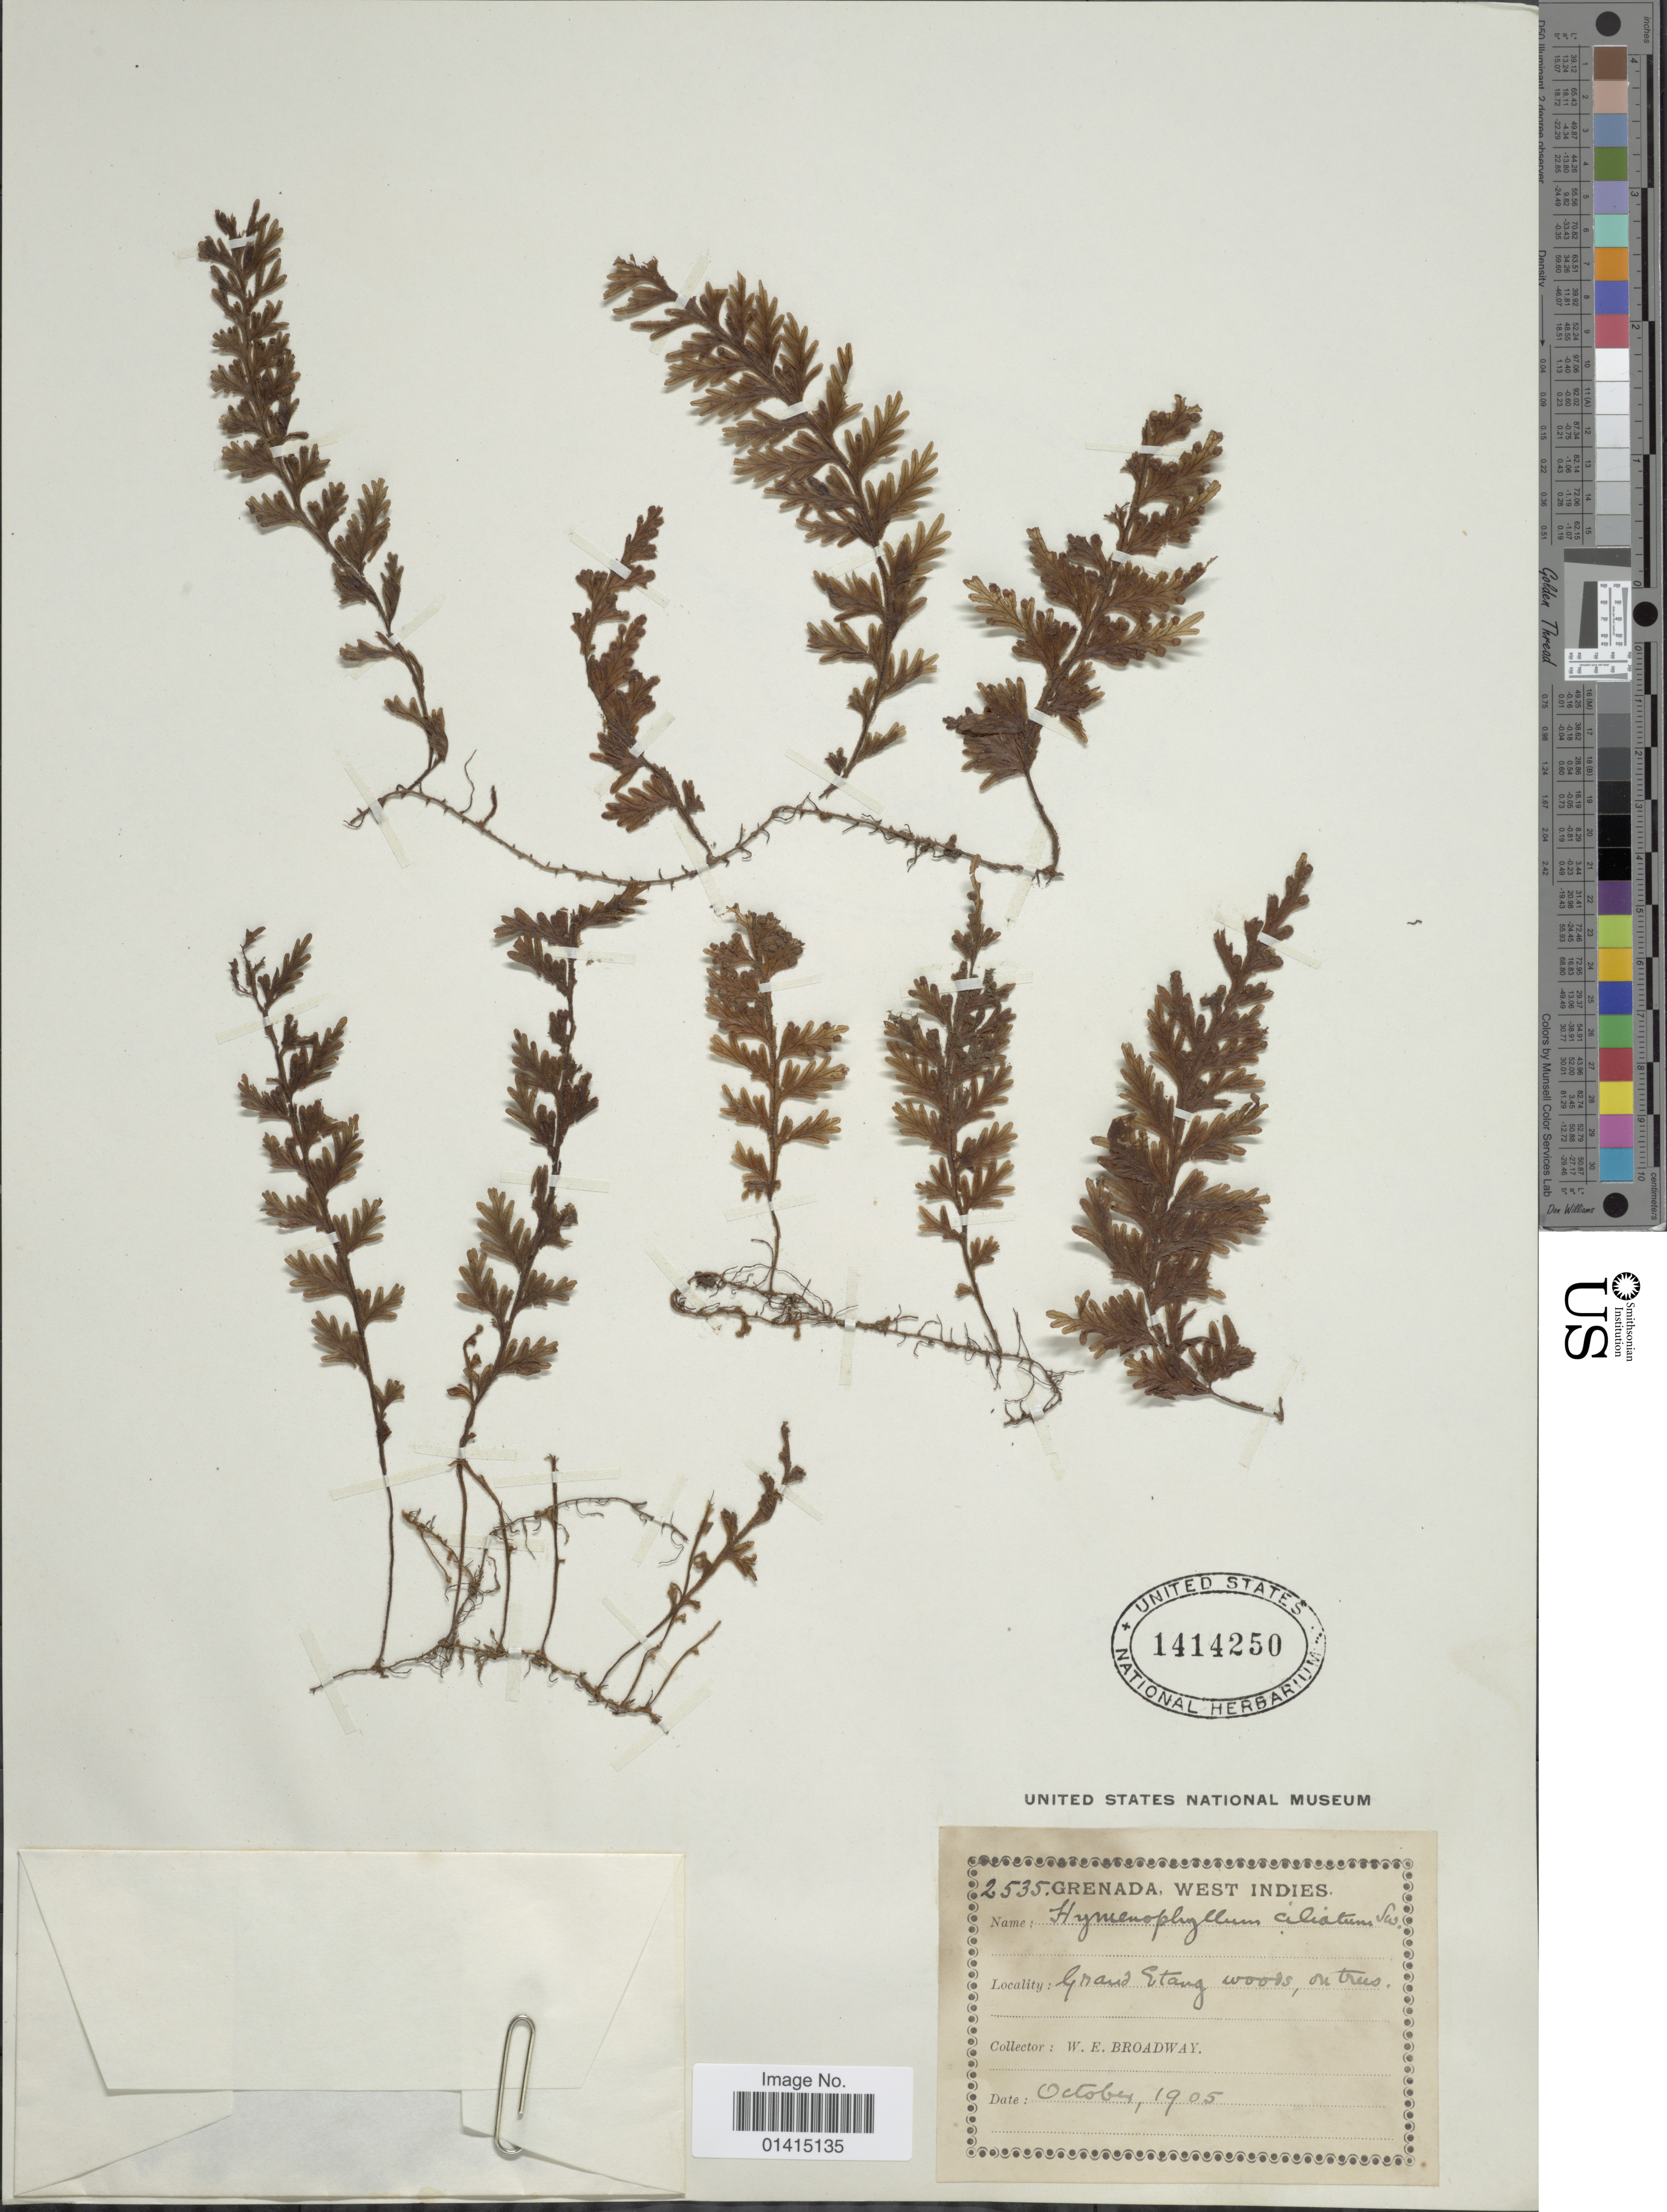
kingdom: Plantae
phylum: Tracheophyta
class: Polypodiopsida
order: Hymenophyllales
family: Hymenophyllaceae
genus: Hymenophyllum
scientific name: Hymenophyllum hirsutum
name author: (L.) Sw.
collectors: W. E. Broadway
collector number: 2535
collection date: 1905-10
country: Grenada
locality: Grenada, West Indies, Grand Etang woods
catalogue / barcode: US 1414250